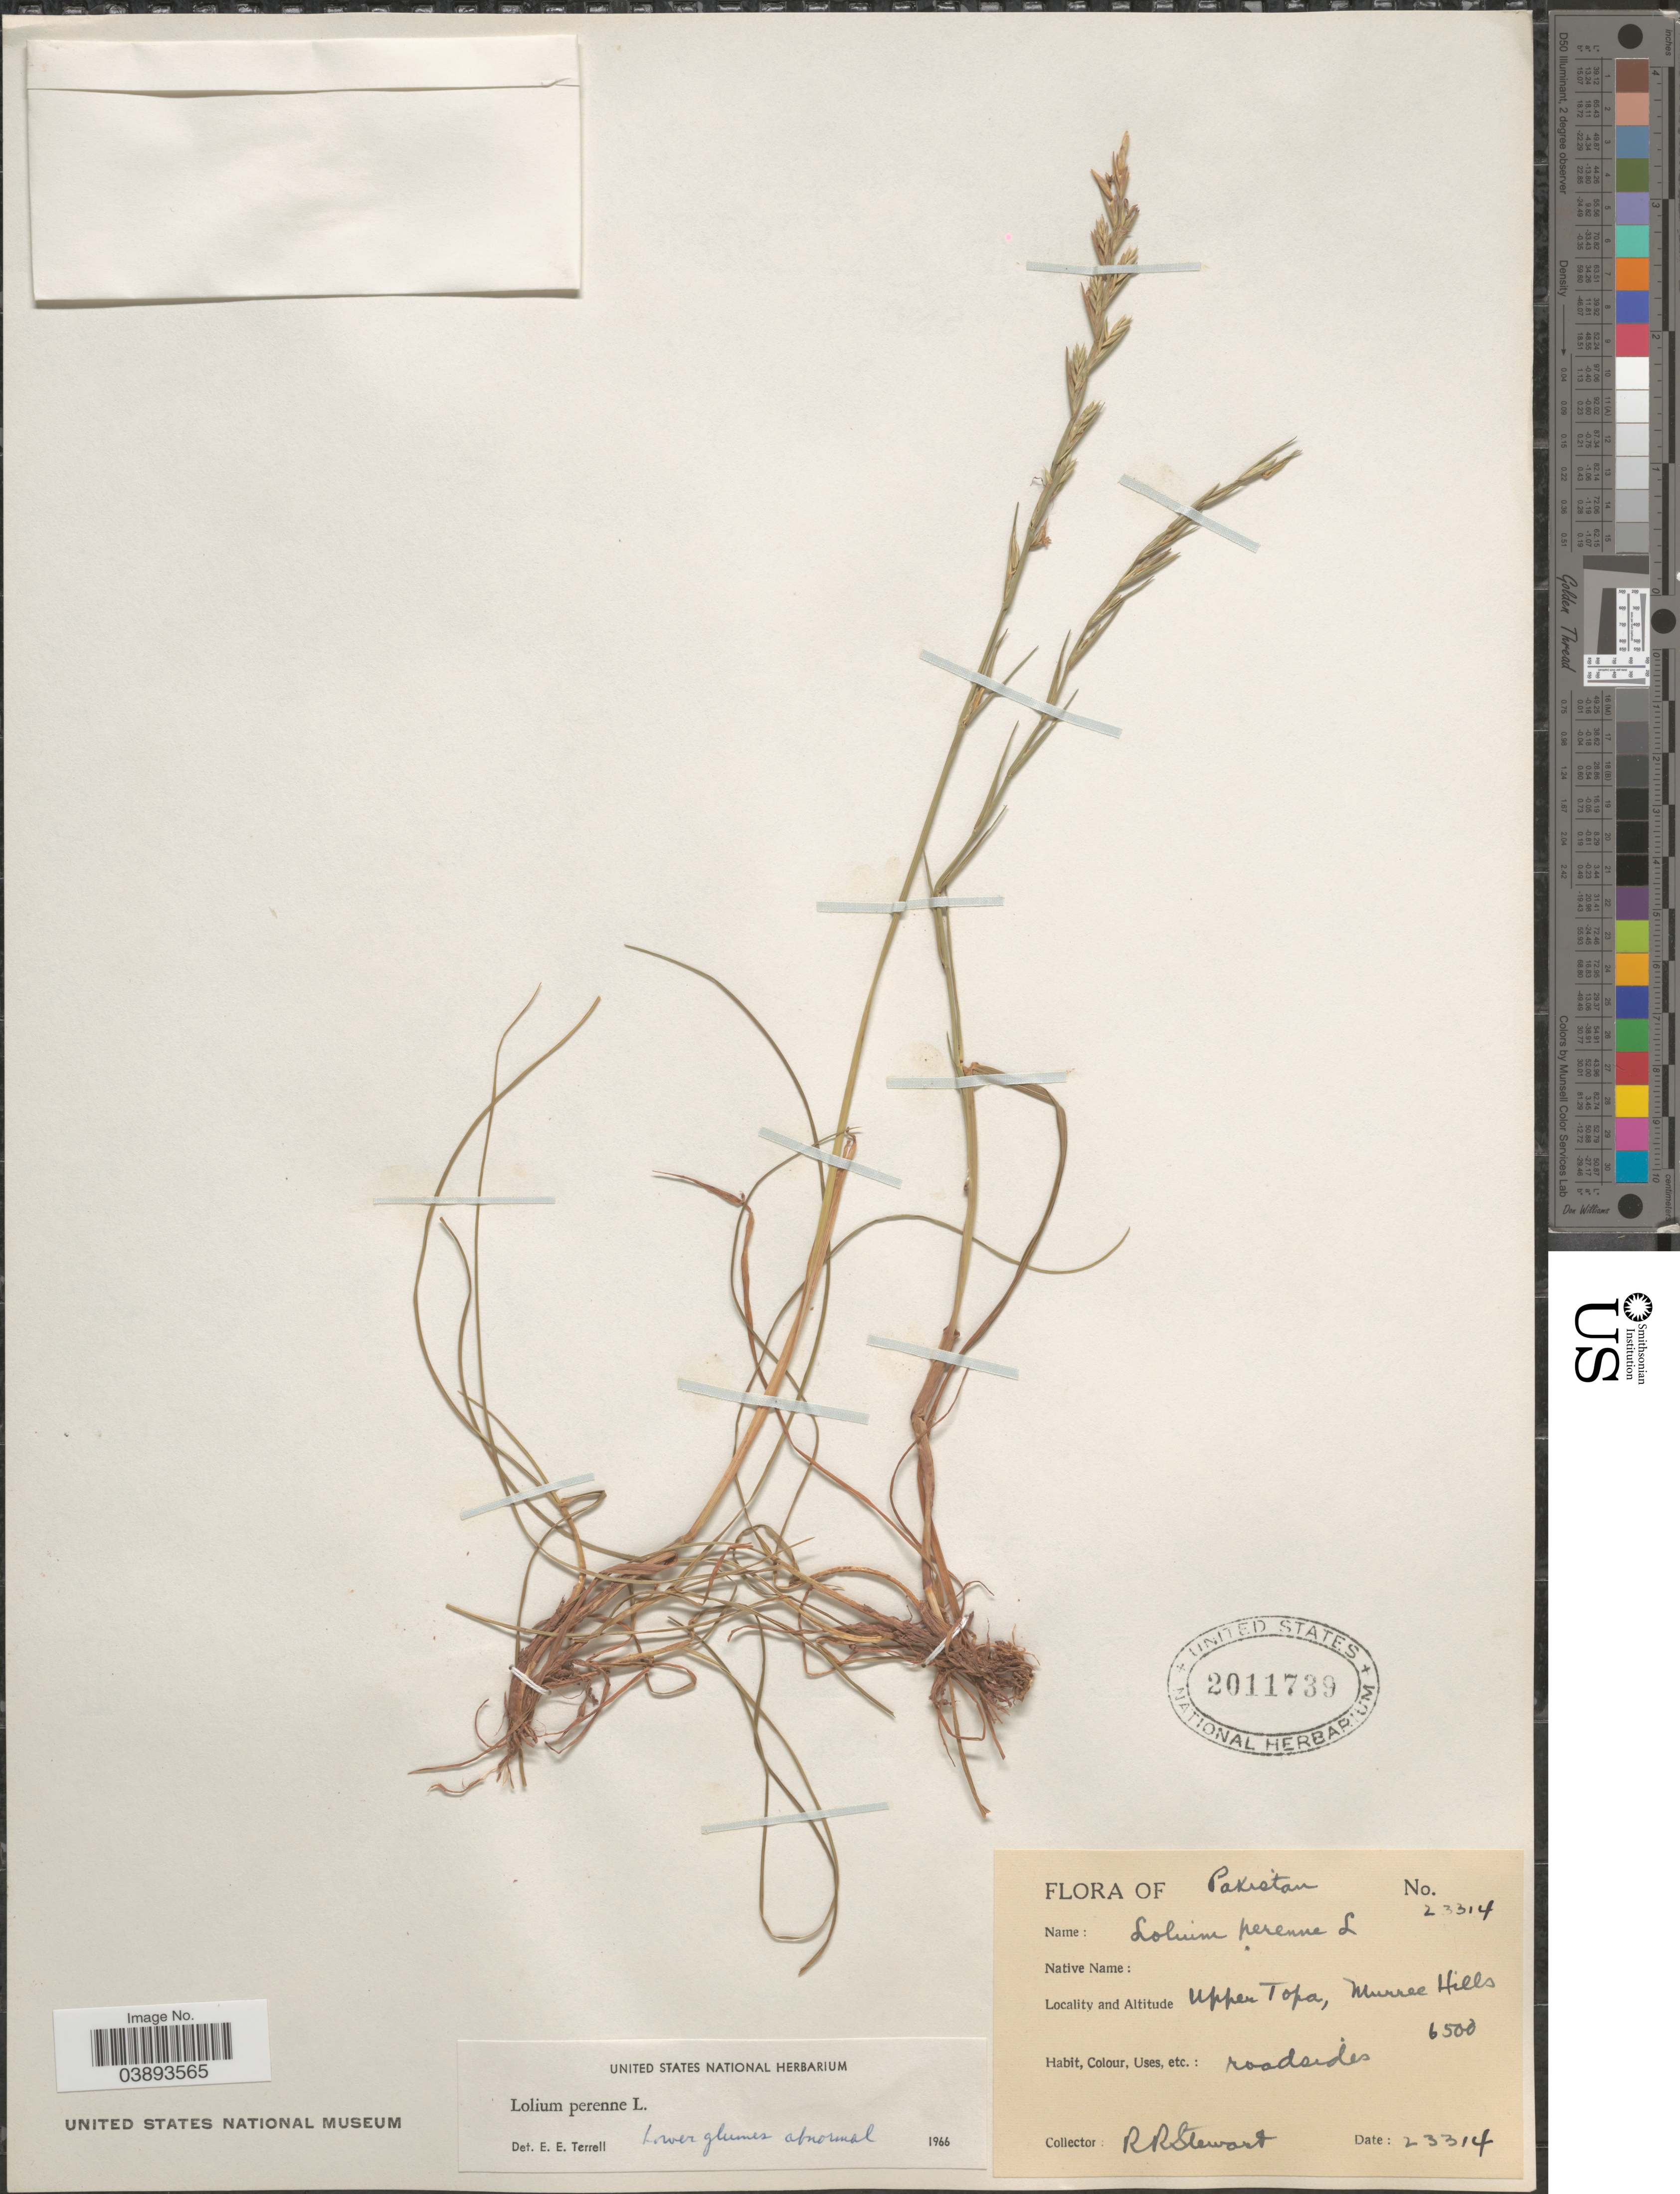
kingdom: Plantae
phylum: Tracheophyta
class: Liliopsida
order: Poales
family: Poaceae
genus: Lolium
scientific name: Lolium perenne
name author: L.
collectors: R. Stewart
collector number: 23314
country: Pakistan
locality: Upper Topa, Murree Hills.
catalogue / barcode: US 2011739